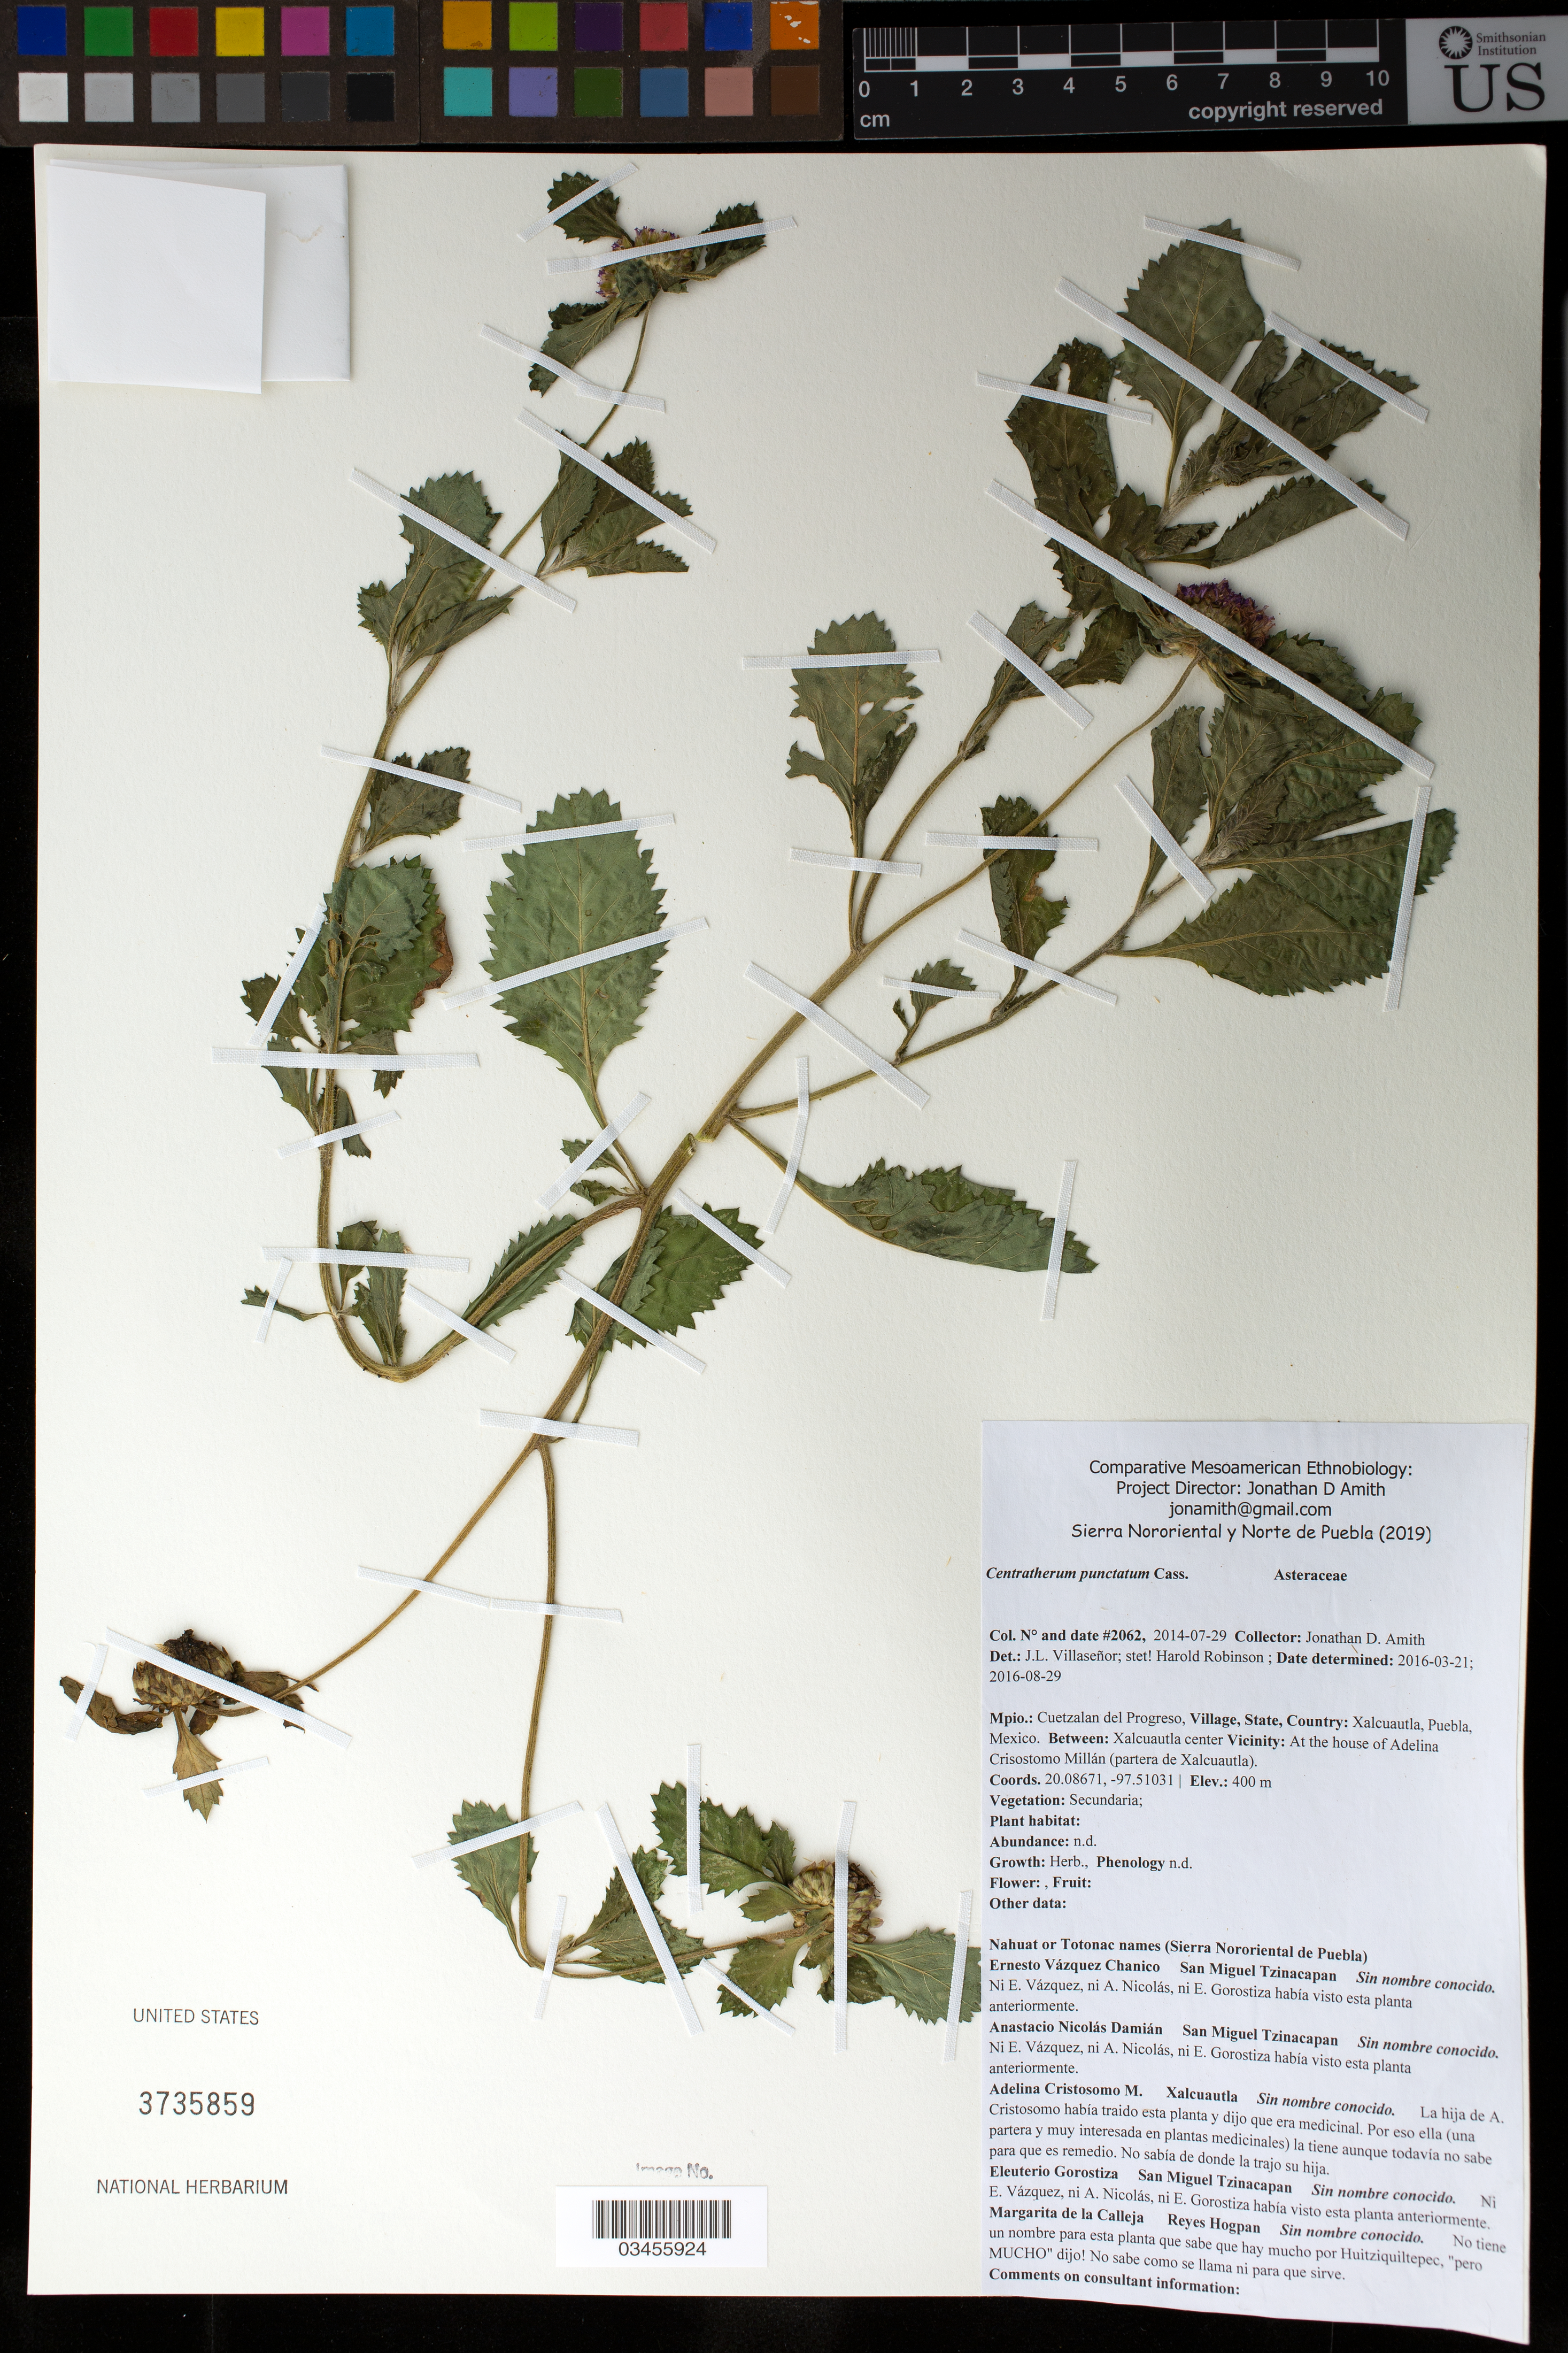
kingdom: Plantae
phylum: Tracheophyta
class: Magnoliopsida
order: Asterales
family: Asteraceae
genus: Centratherum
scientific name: Centratherum punctatum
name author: Cass.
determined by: Robinson, Harold E., (US)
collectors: J. D. Amith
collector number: JDA_02062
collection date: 2014-07-29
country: México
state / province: Puebla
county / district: Cuetzalan del Progreso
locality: PUEBLO: Xalcuautla; LOCALIDAD EXACTA: En la casa de Adelina Crisostomo Millán (partera de Xalcuautla).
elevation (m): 400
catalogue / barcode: US 3735859